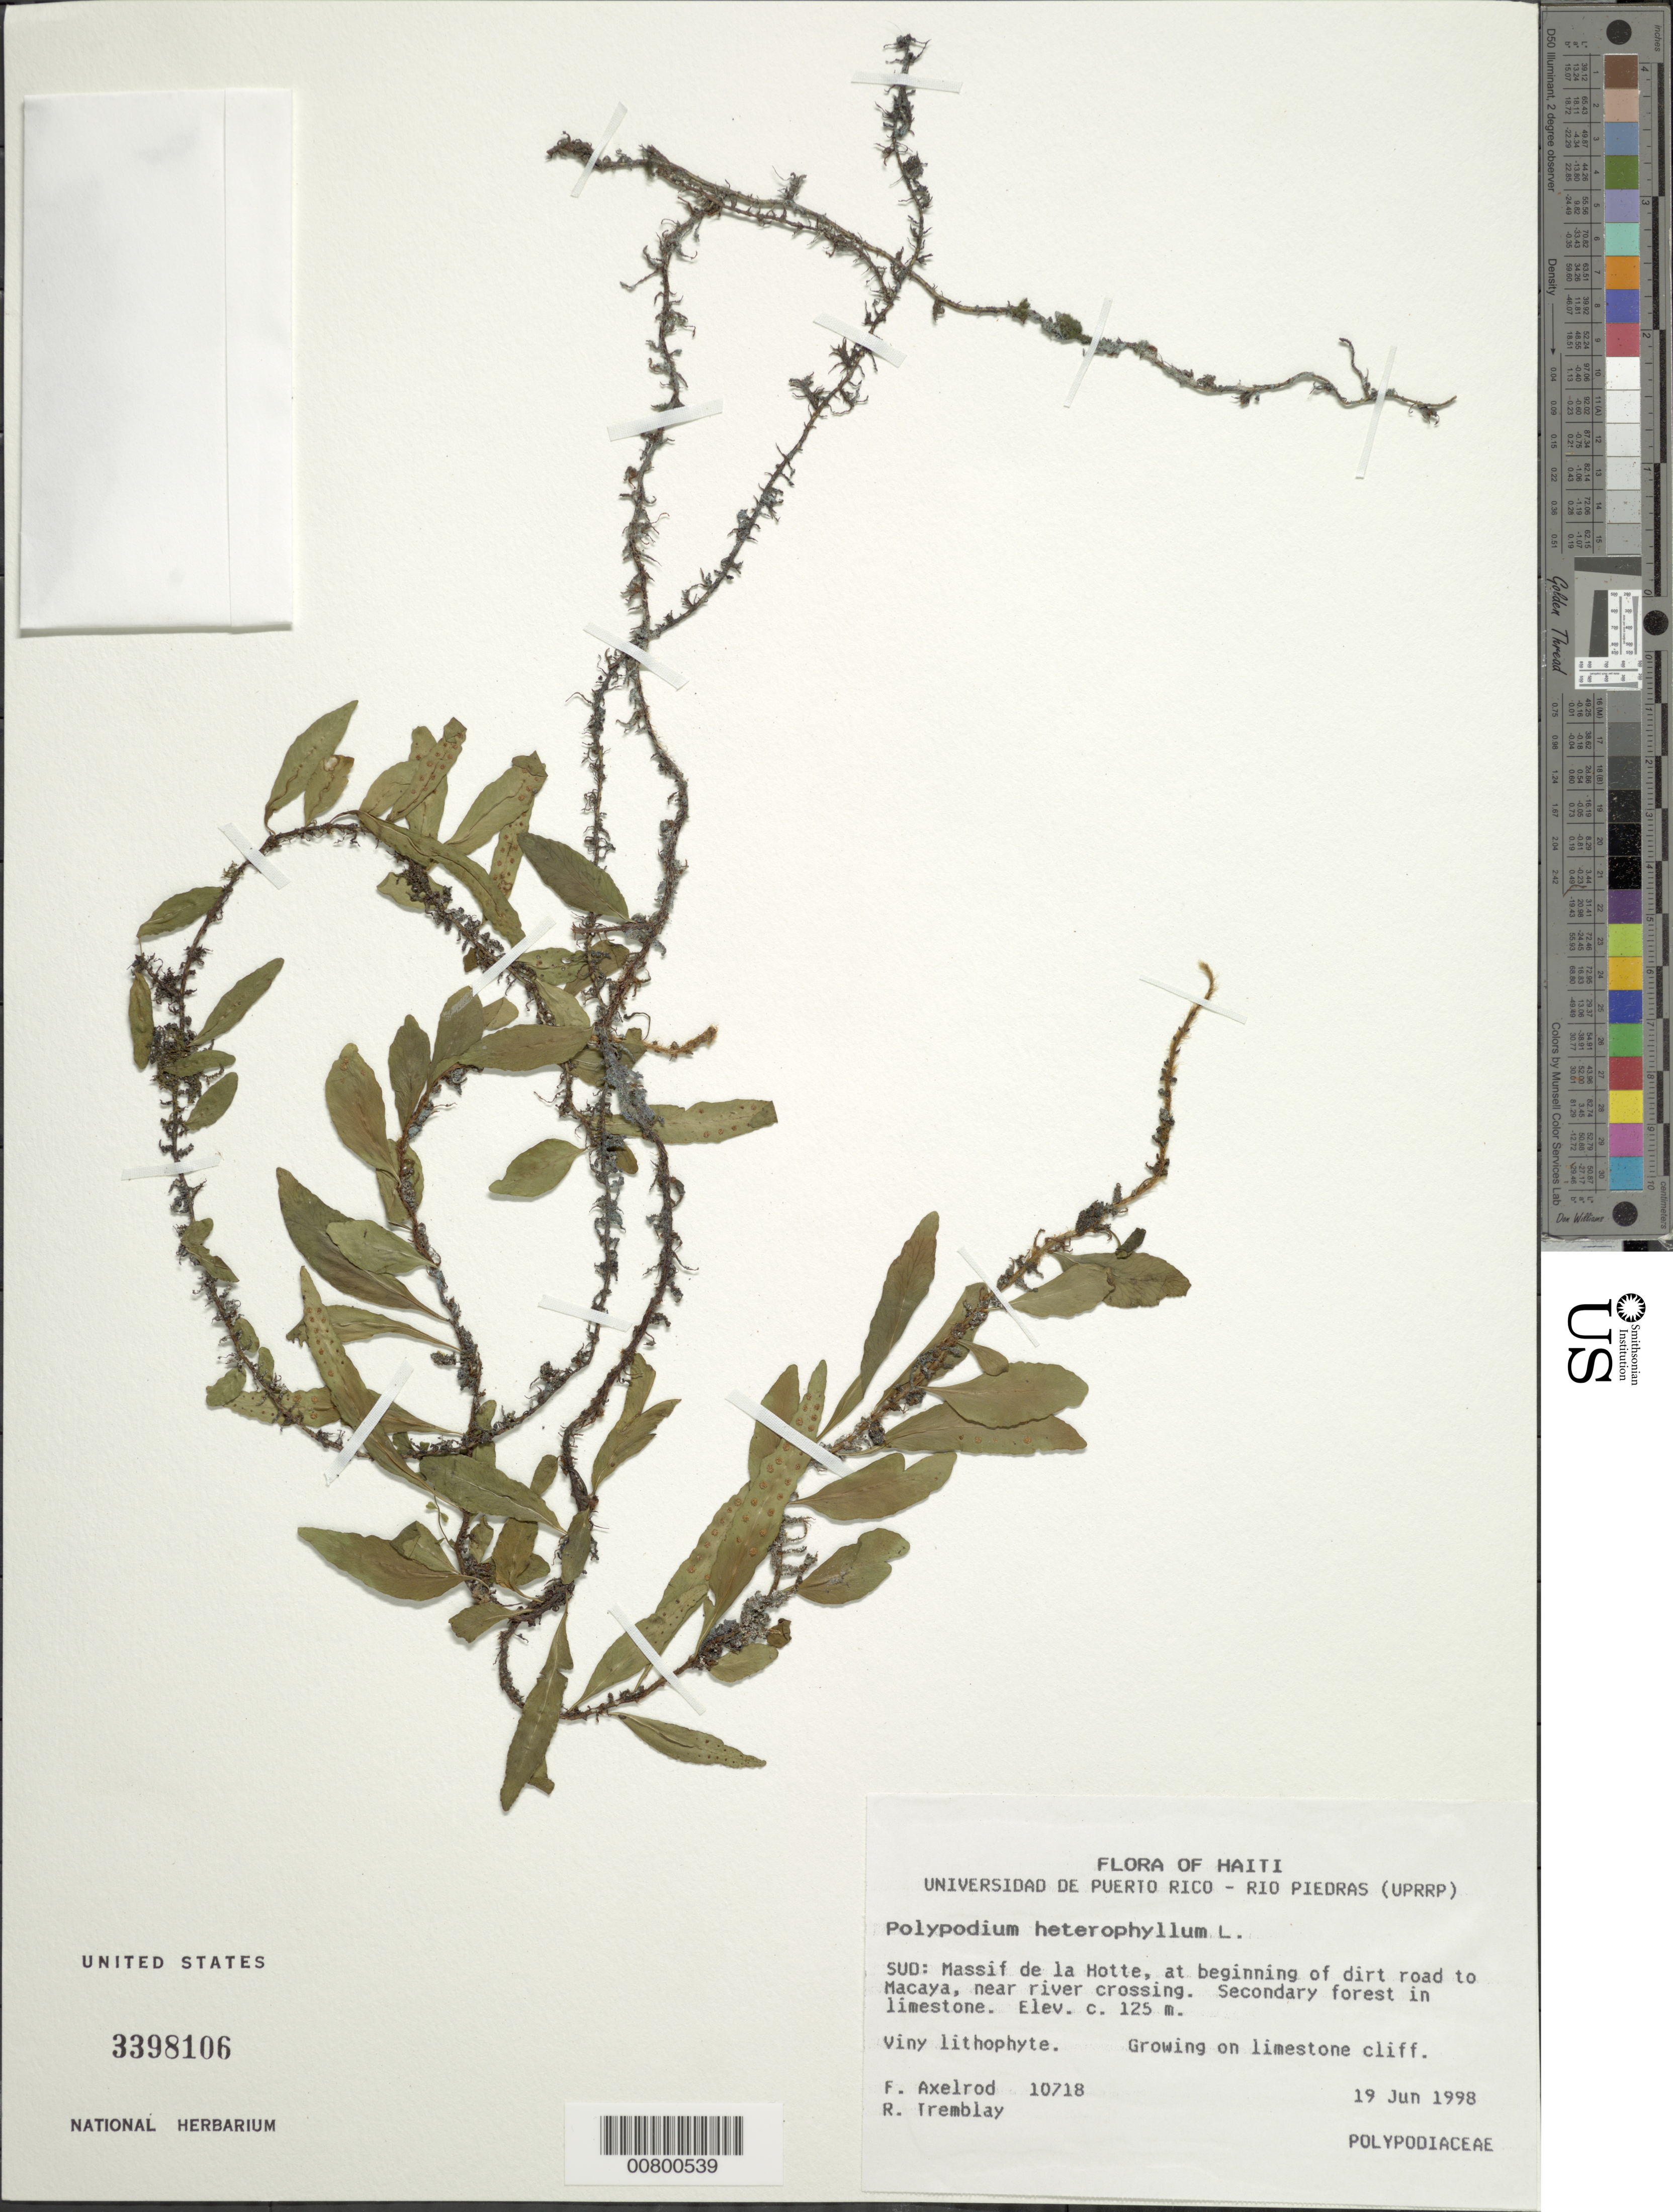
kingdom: Plantae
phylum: Tracheophyta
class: Polypodiopsida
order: Polypodiales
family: Polypodiaceae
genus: Microgramma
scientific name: Microgramma heterophylla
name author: (L.) Wherry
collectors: F. S. Axelrod & R. L. Tremblay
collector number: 10718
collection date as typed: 19 Jun 1988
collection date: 1988-06-19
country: Haiti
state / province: Sud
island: Hispaniola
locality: Massif dela Hotte, road to Macaya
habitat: Secondary forest in limestone, growing on limestone cliff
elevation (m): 125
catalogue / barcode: US 3398106